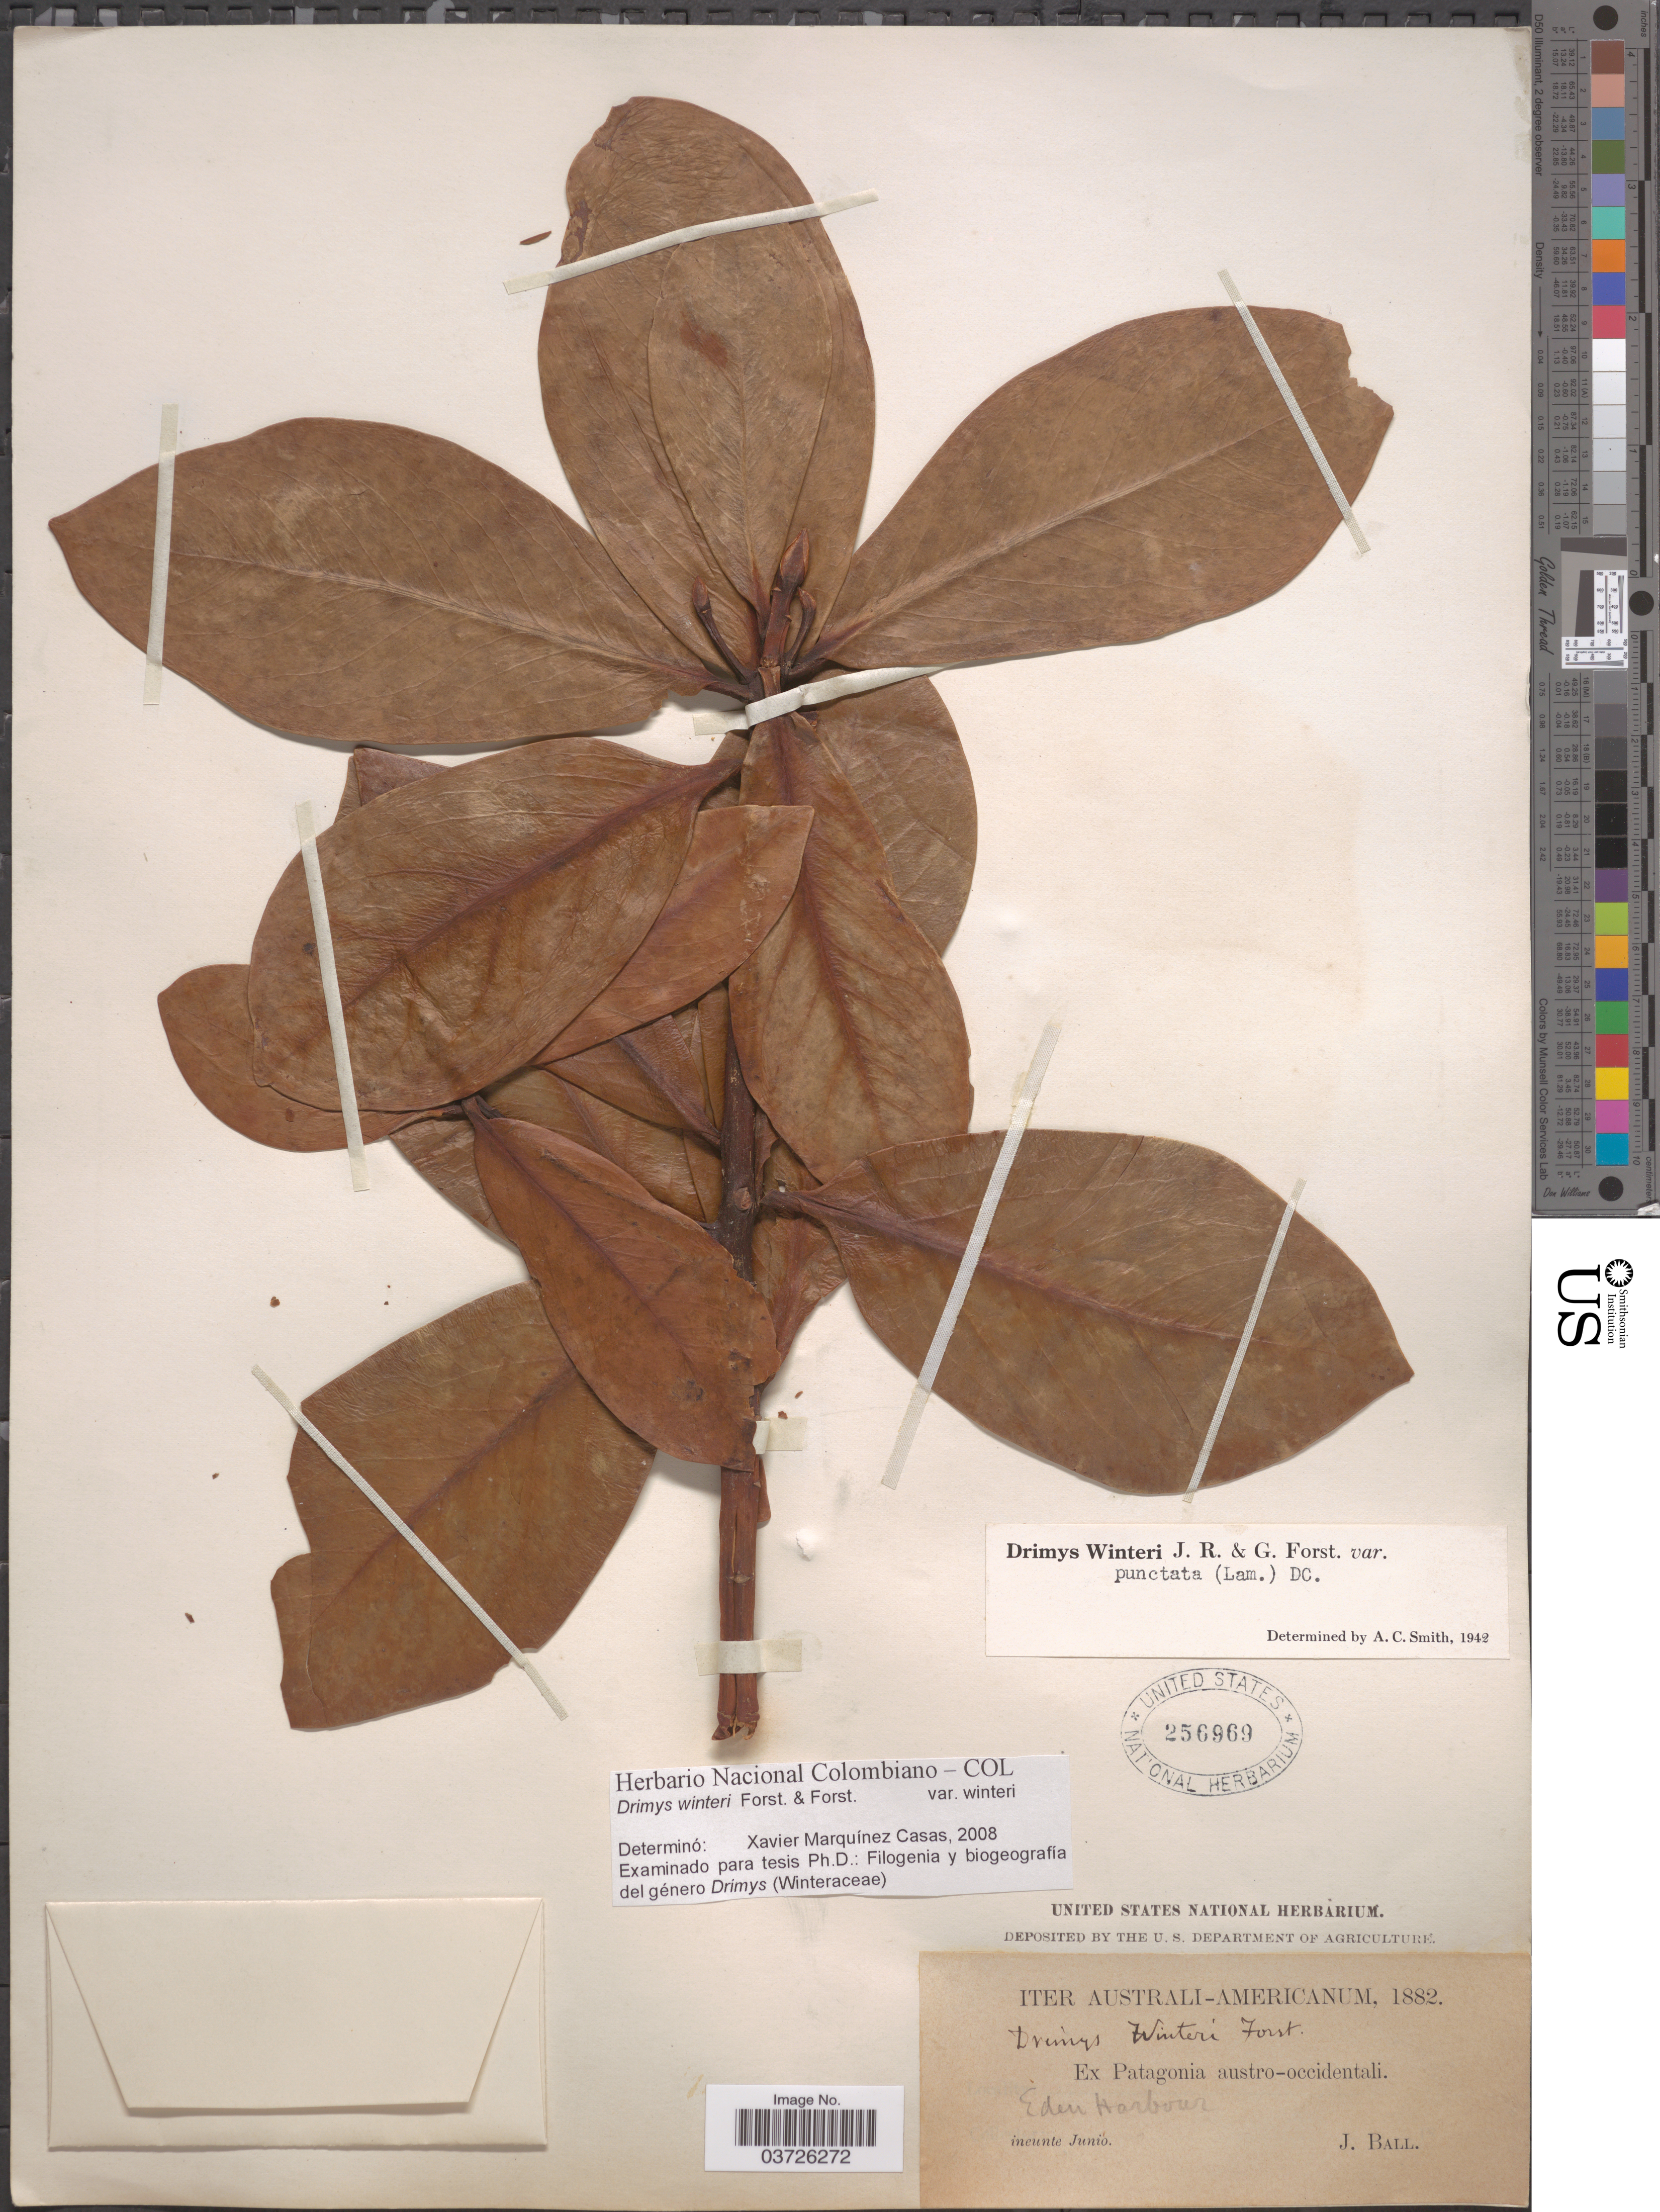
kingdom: Plantae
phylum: Tracheophyta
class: Magnoliopsida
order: Canellales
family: Winteraceae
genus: Drimys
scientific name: Drimys winteri var. winteri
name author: J.R. Forst. & G. Forst.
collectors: J. Ball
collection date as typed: Ineunte Junio 1882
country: Australia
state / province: New South Wales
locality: Iter Australi-Americanum. Ex Patagonia austro-occidentali. Eden Harbour.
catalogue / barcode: US 256969